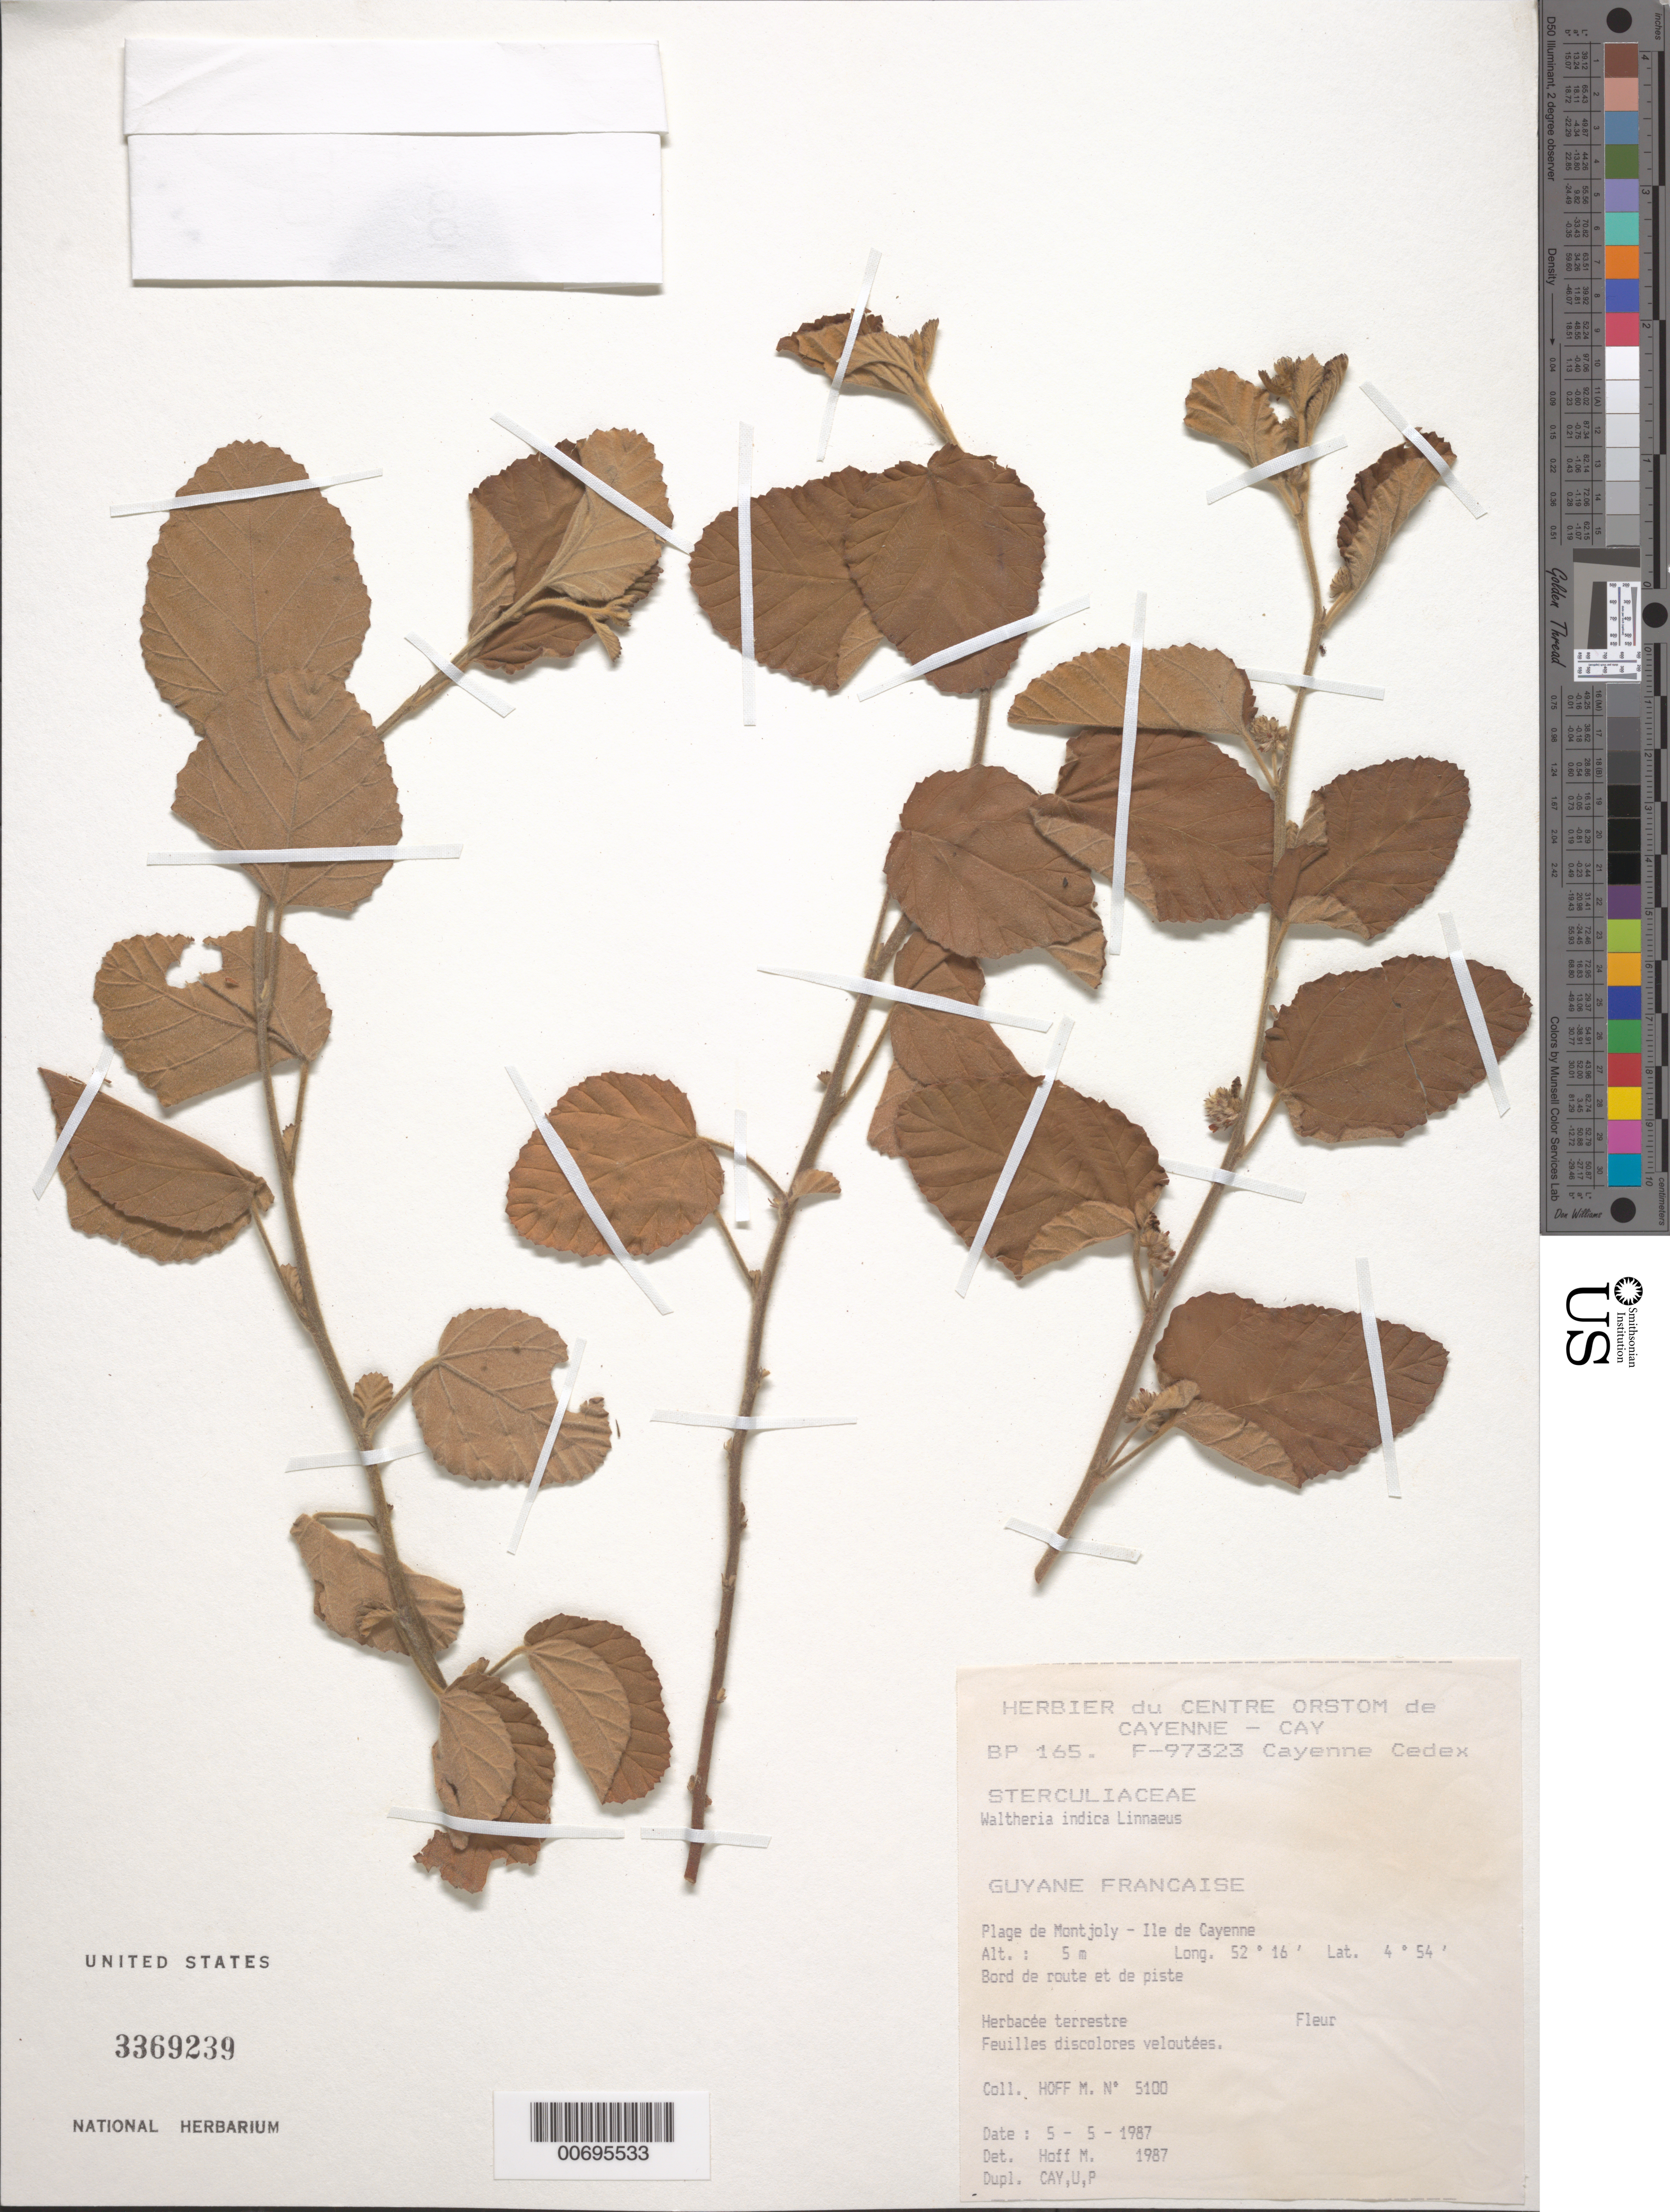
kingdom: Plantae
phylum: Tracheophyta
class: Magnoliopsida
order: Malvales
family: Malvaceae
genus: Waltheria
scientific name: Waltheria indica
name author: L.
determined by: Hoff, M.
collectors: M. Hoff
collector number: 5100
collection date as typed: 5-May-87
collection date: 1987-05-05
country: French Guiana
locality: Ile de Cayenne, Plage de Montjoly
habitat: Edge of road and trail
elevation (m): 5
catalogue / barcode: US 3369239